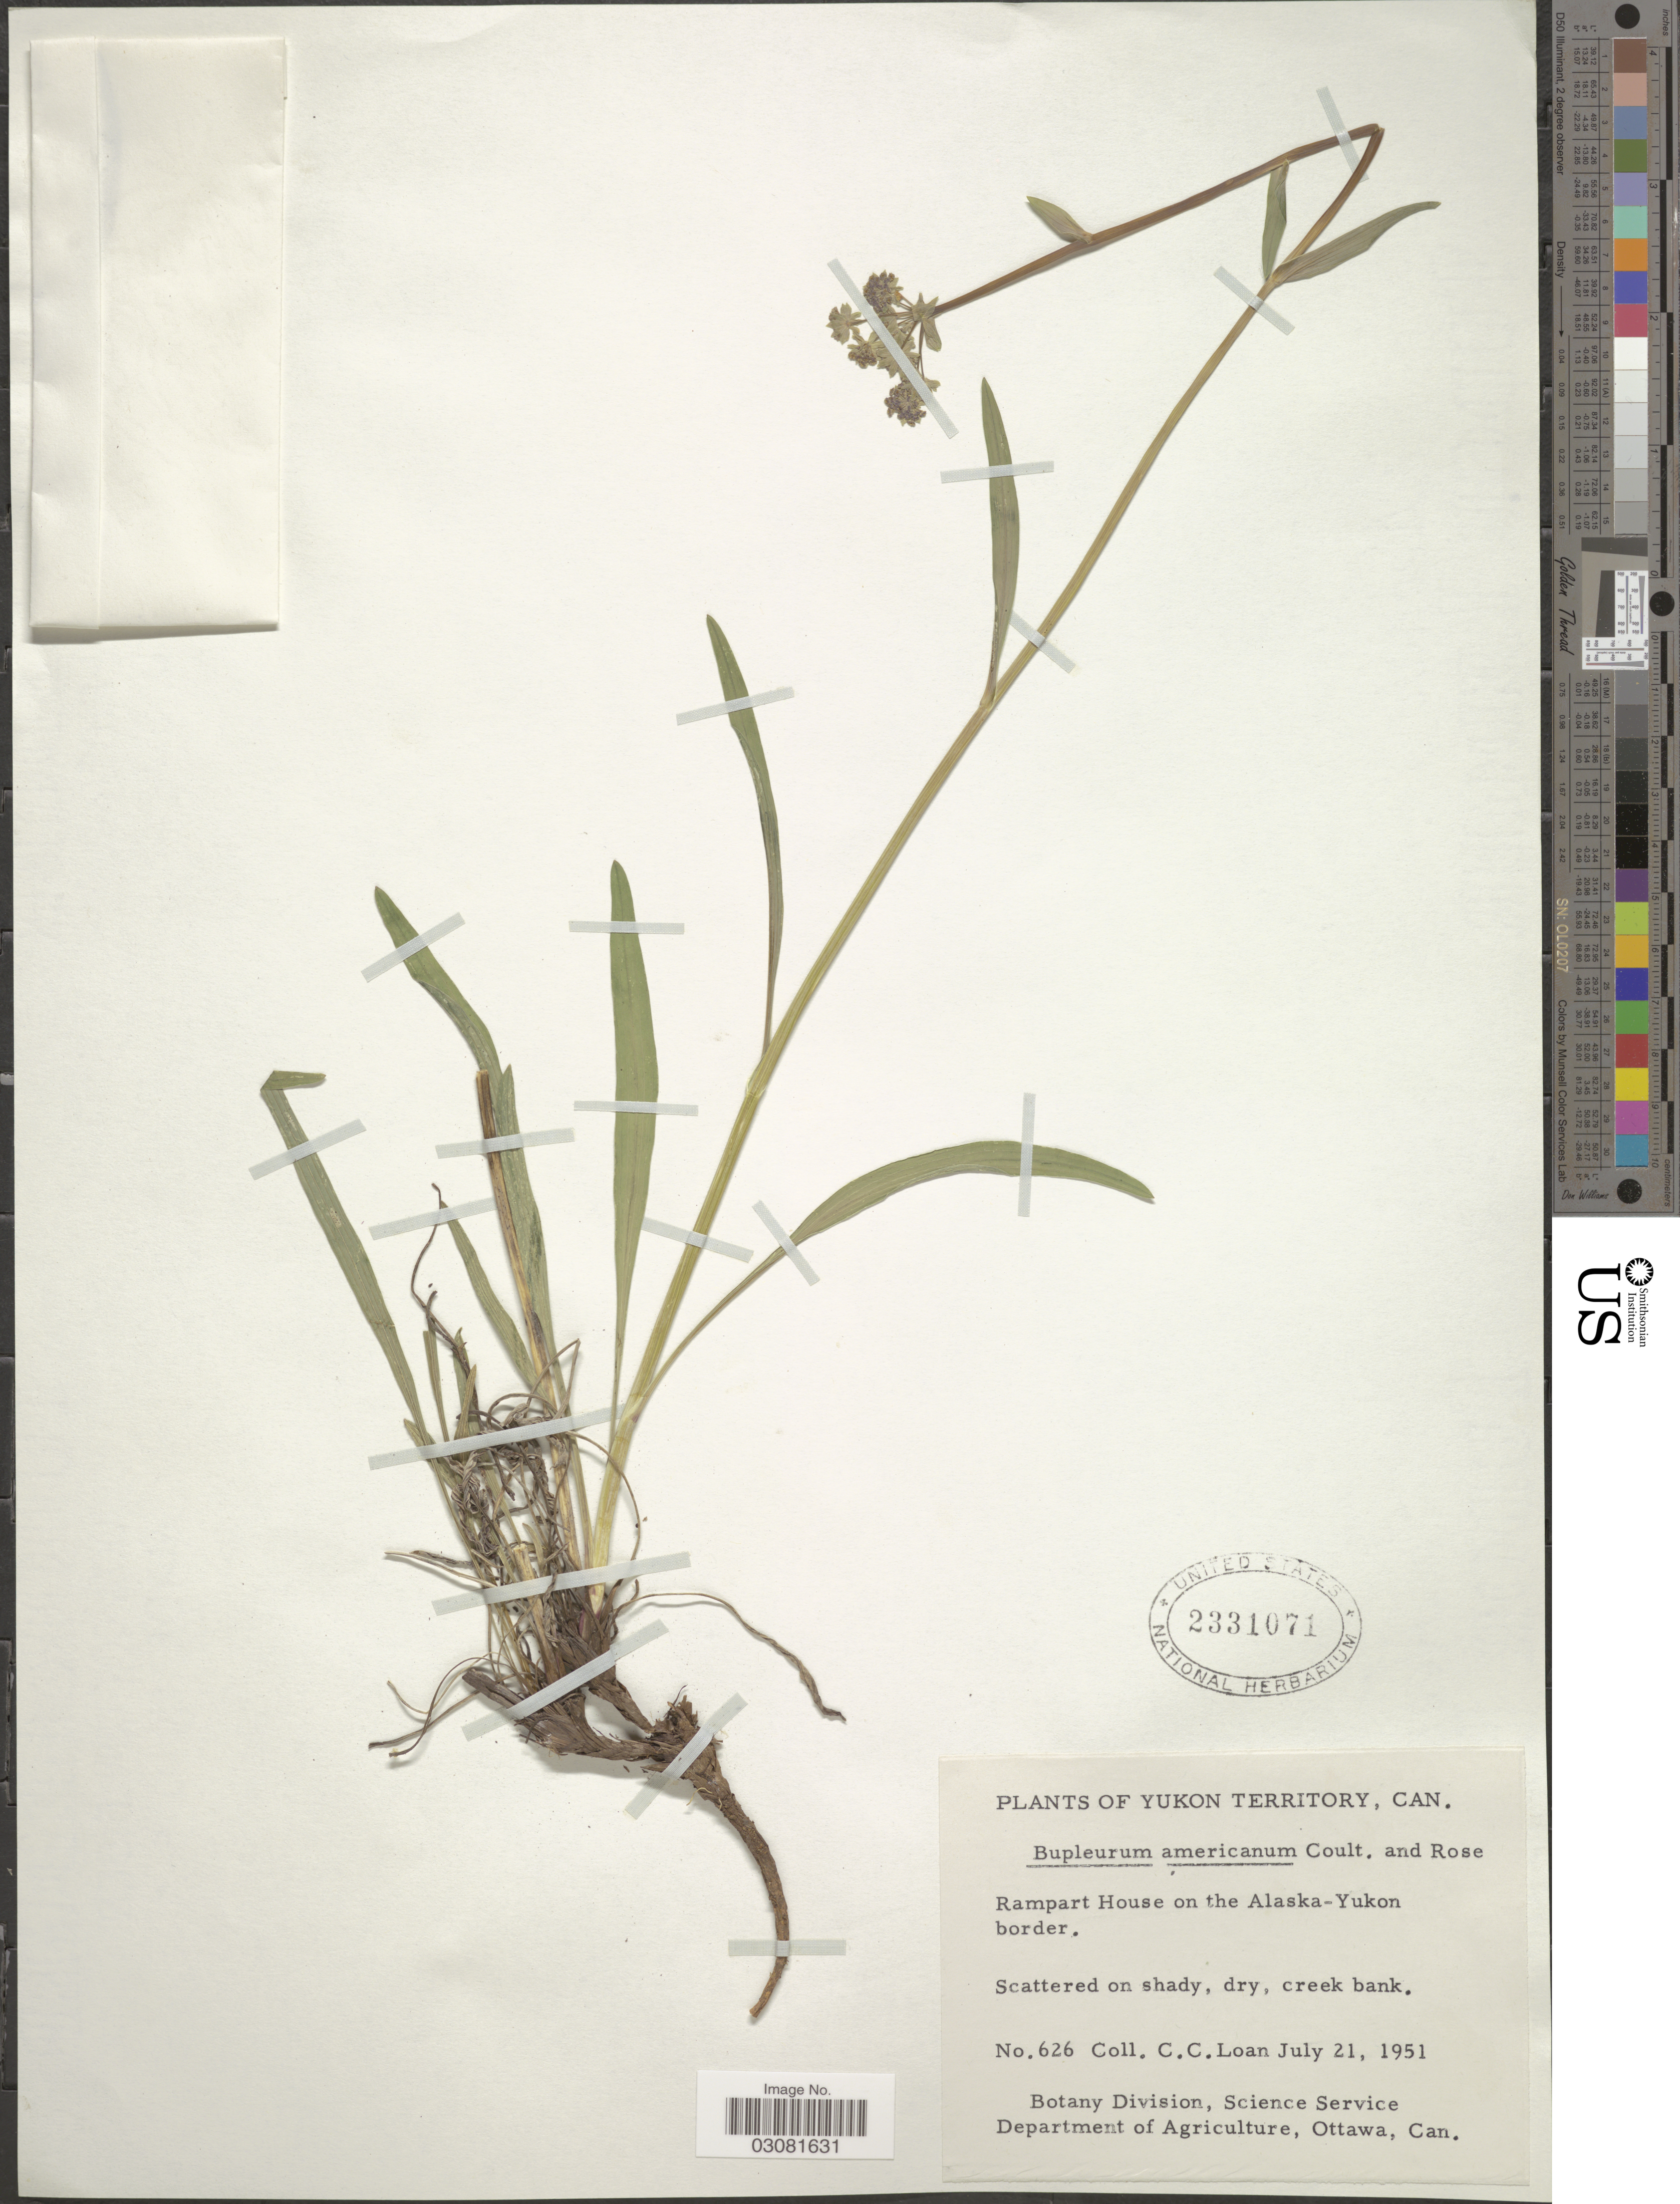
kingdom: Plantae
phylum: Tracheophyta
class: Magnoliopsida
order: Apiales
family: Apiaceae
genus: Bupleurum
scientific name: Bupleurum americanum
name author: J.M. Coult. & Rose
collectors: C. Loan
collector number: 626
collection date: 1951-07-21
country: Canada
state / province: Yukon Territory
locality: Rampart House on the Alaska-Yukon border.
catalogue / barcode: US 2331071